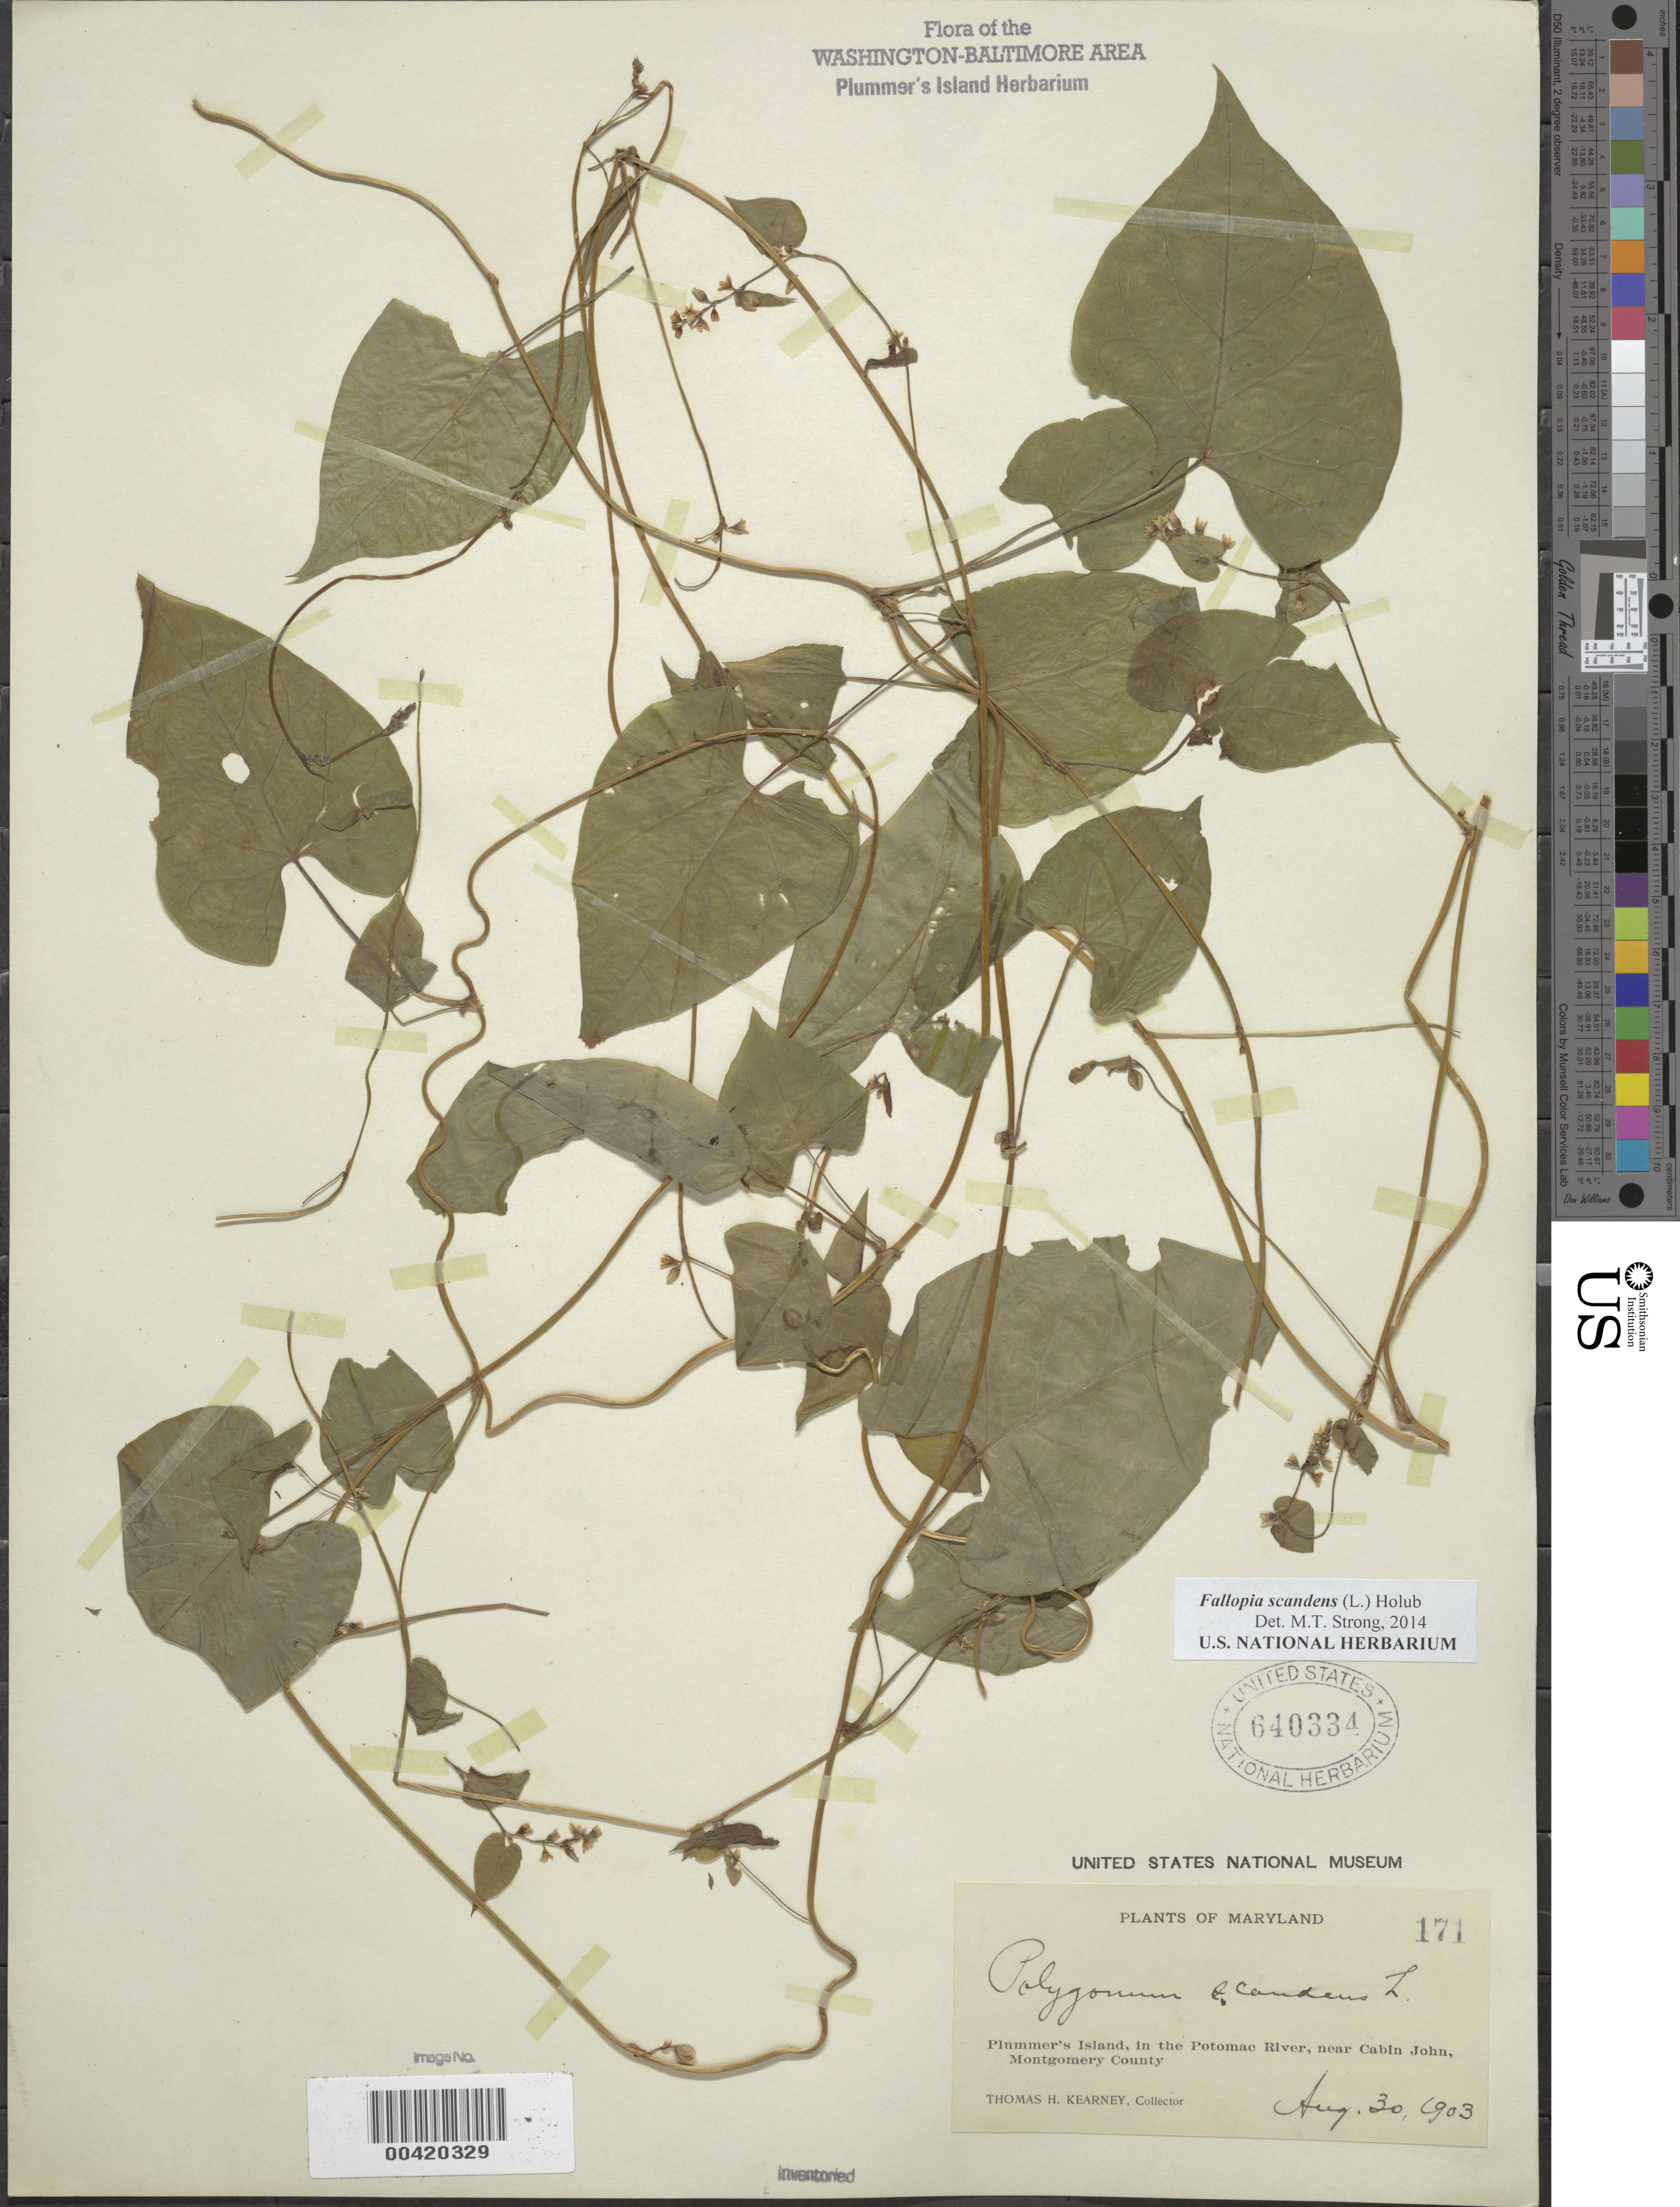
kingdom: Plantae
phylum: Tracheophyta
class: Magnoliopsida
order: Caryophyllales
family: Polygonaceae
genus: Fallopia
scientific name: Fallopia scandens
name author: (L.) Holub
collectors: T. H. Kearney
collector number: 171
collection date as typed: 30 Aug 1903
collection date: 1903-08-30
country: United States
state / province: Maryland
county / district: Montgomery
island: Plummers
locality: Plummer's Island C. & O. Canal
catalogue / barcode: US 640334